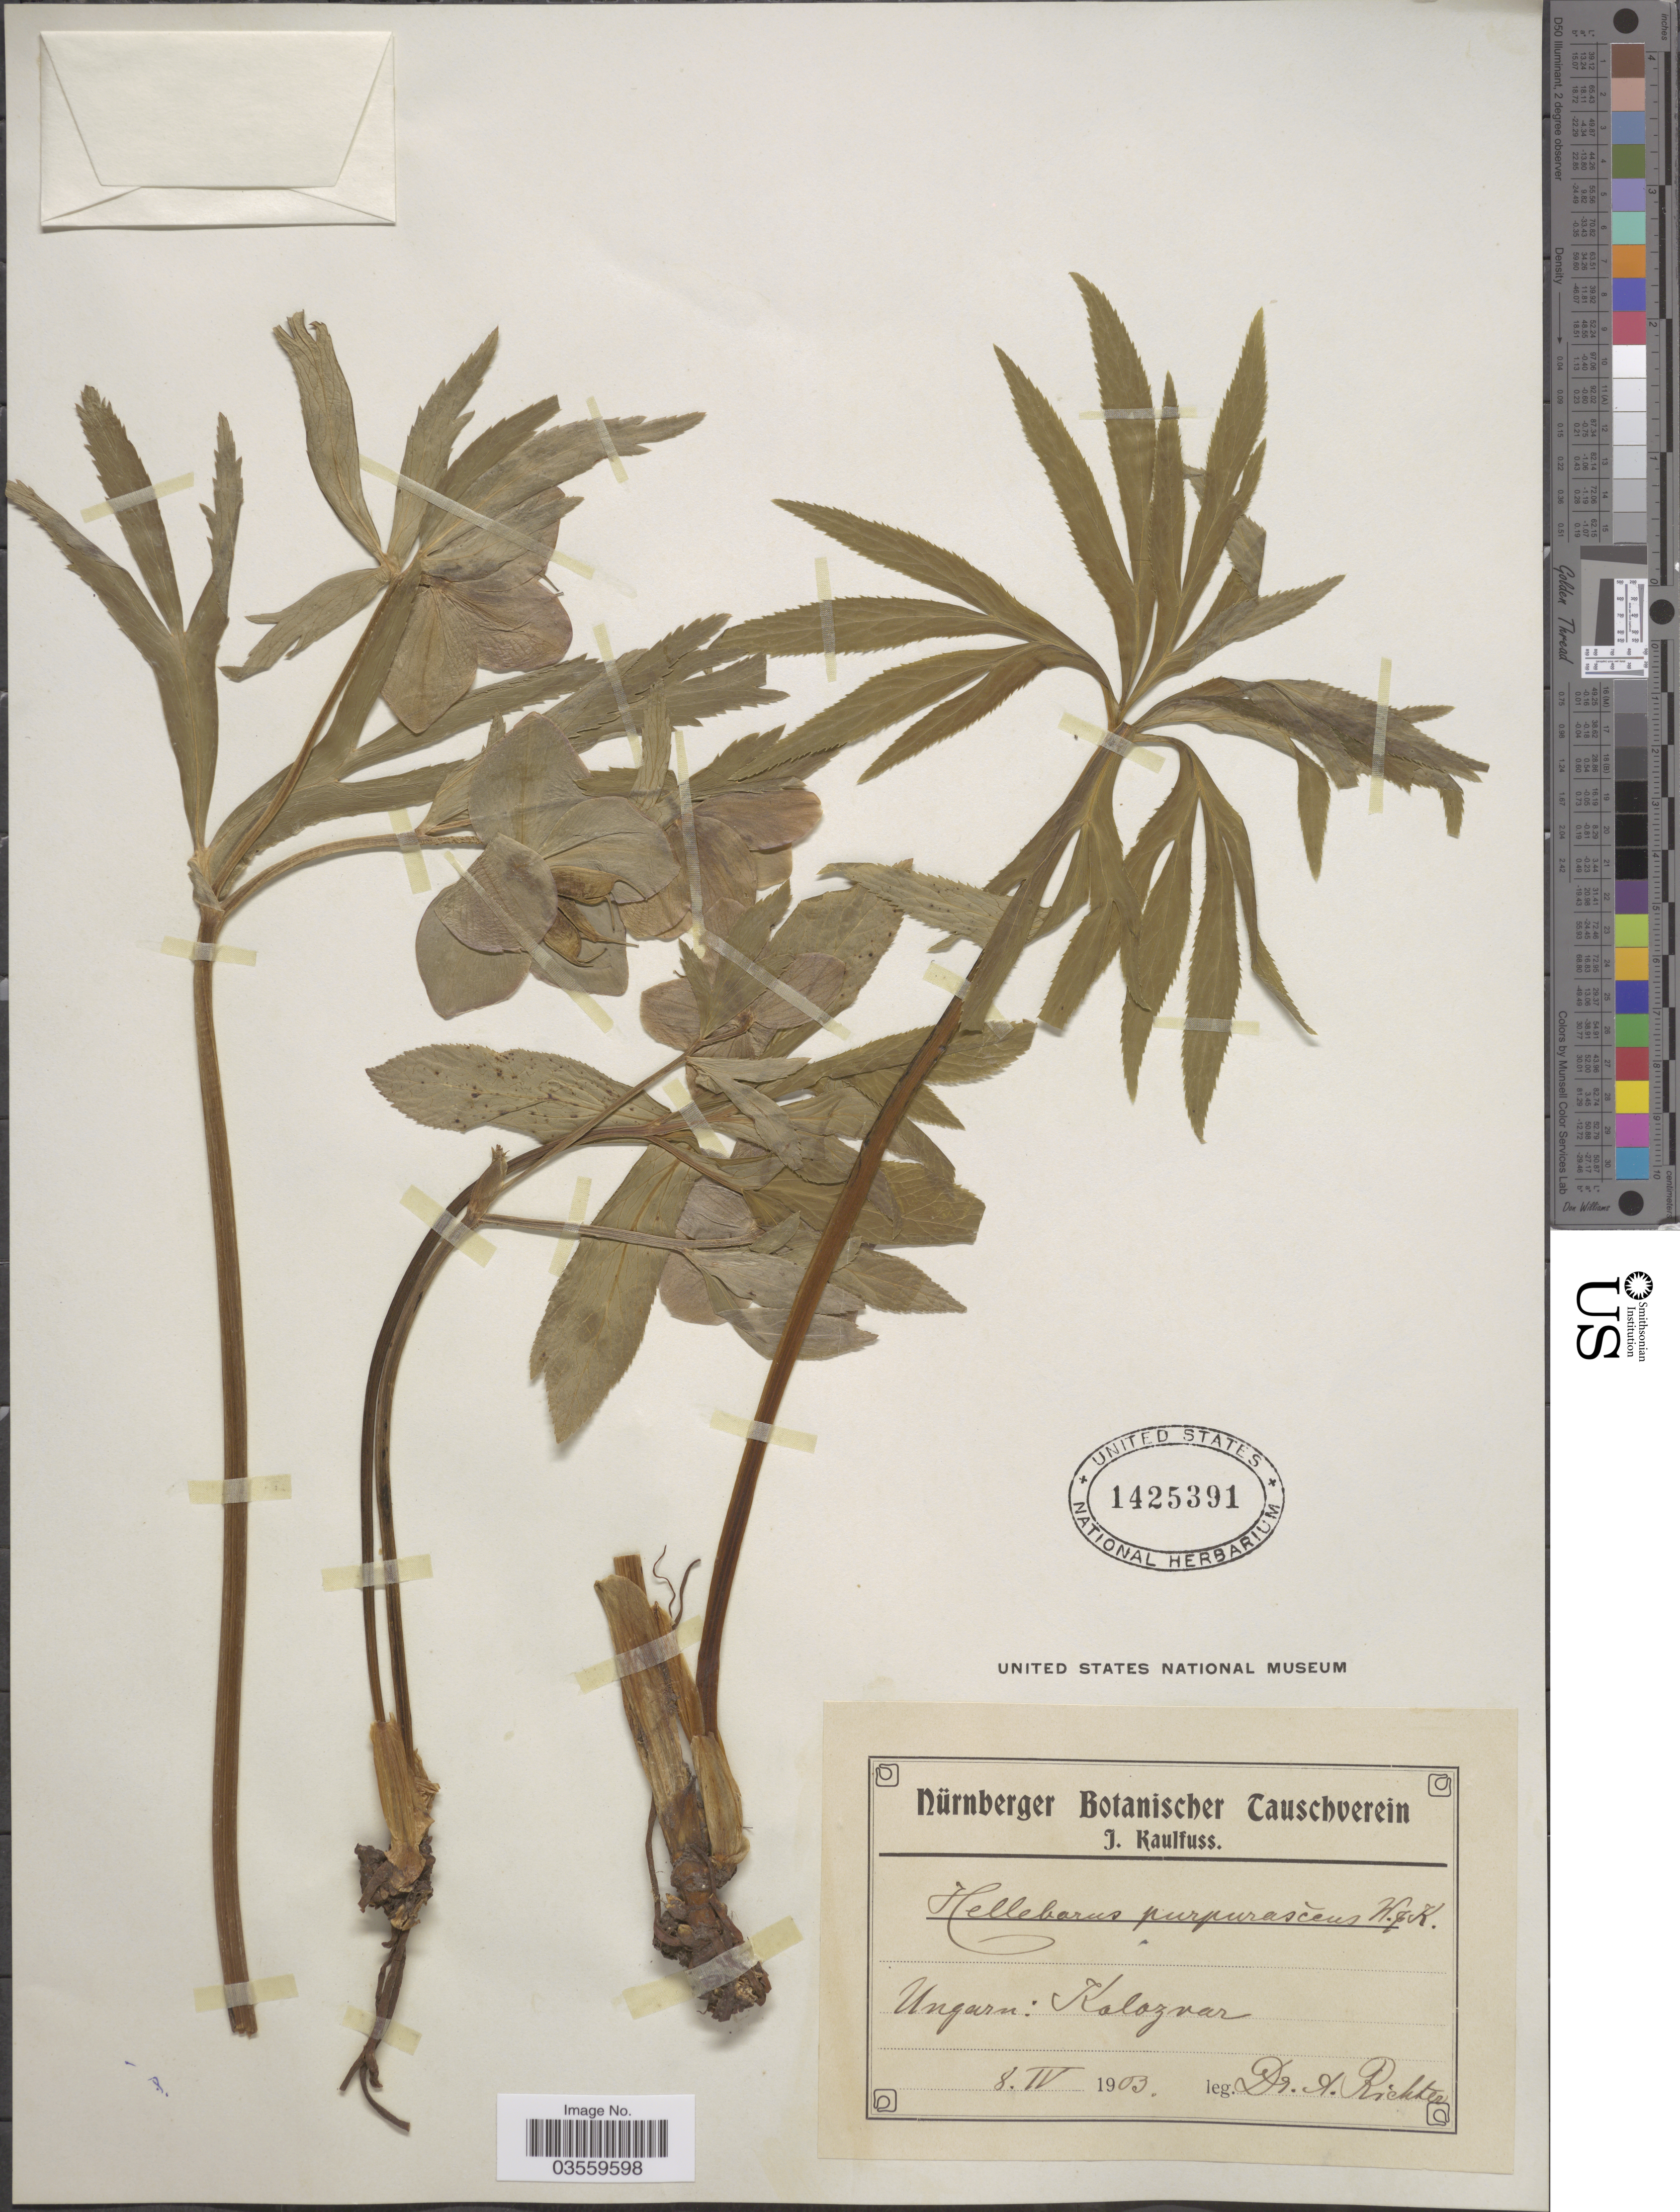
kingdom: Plantae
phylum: Tracheophyta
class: Magnoliopsida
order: Ranunculales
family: Ranunculaceae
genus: Helleborus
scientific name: Helleborus purpurascens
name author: Waldst. & Kit.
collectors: A. Richter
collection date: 1903-04-08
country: Hungary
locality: Ungarn: Kalozvar.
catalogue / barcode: US 1425391